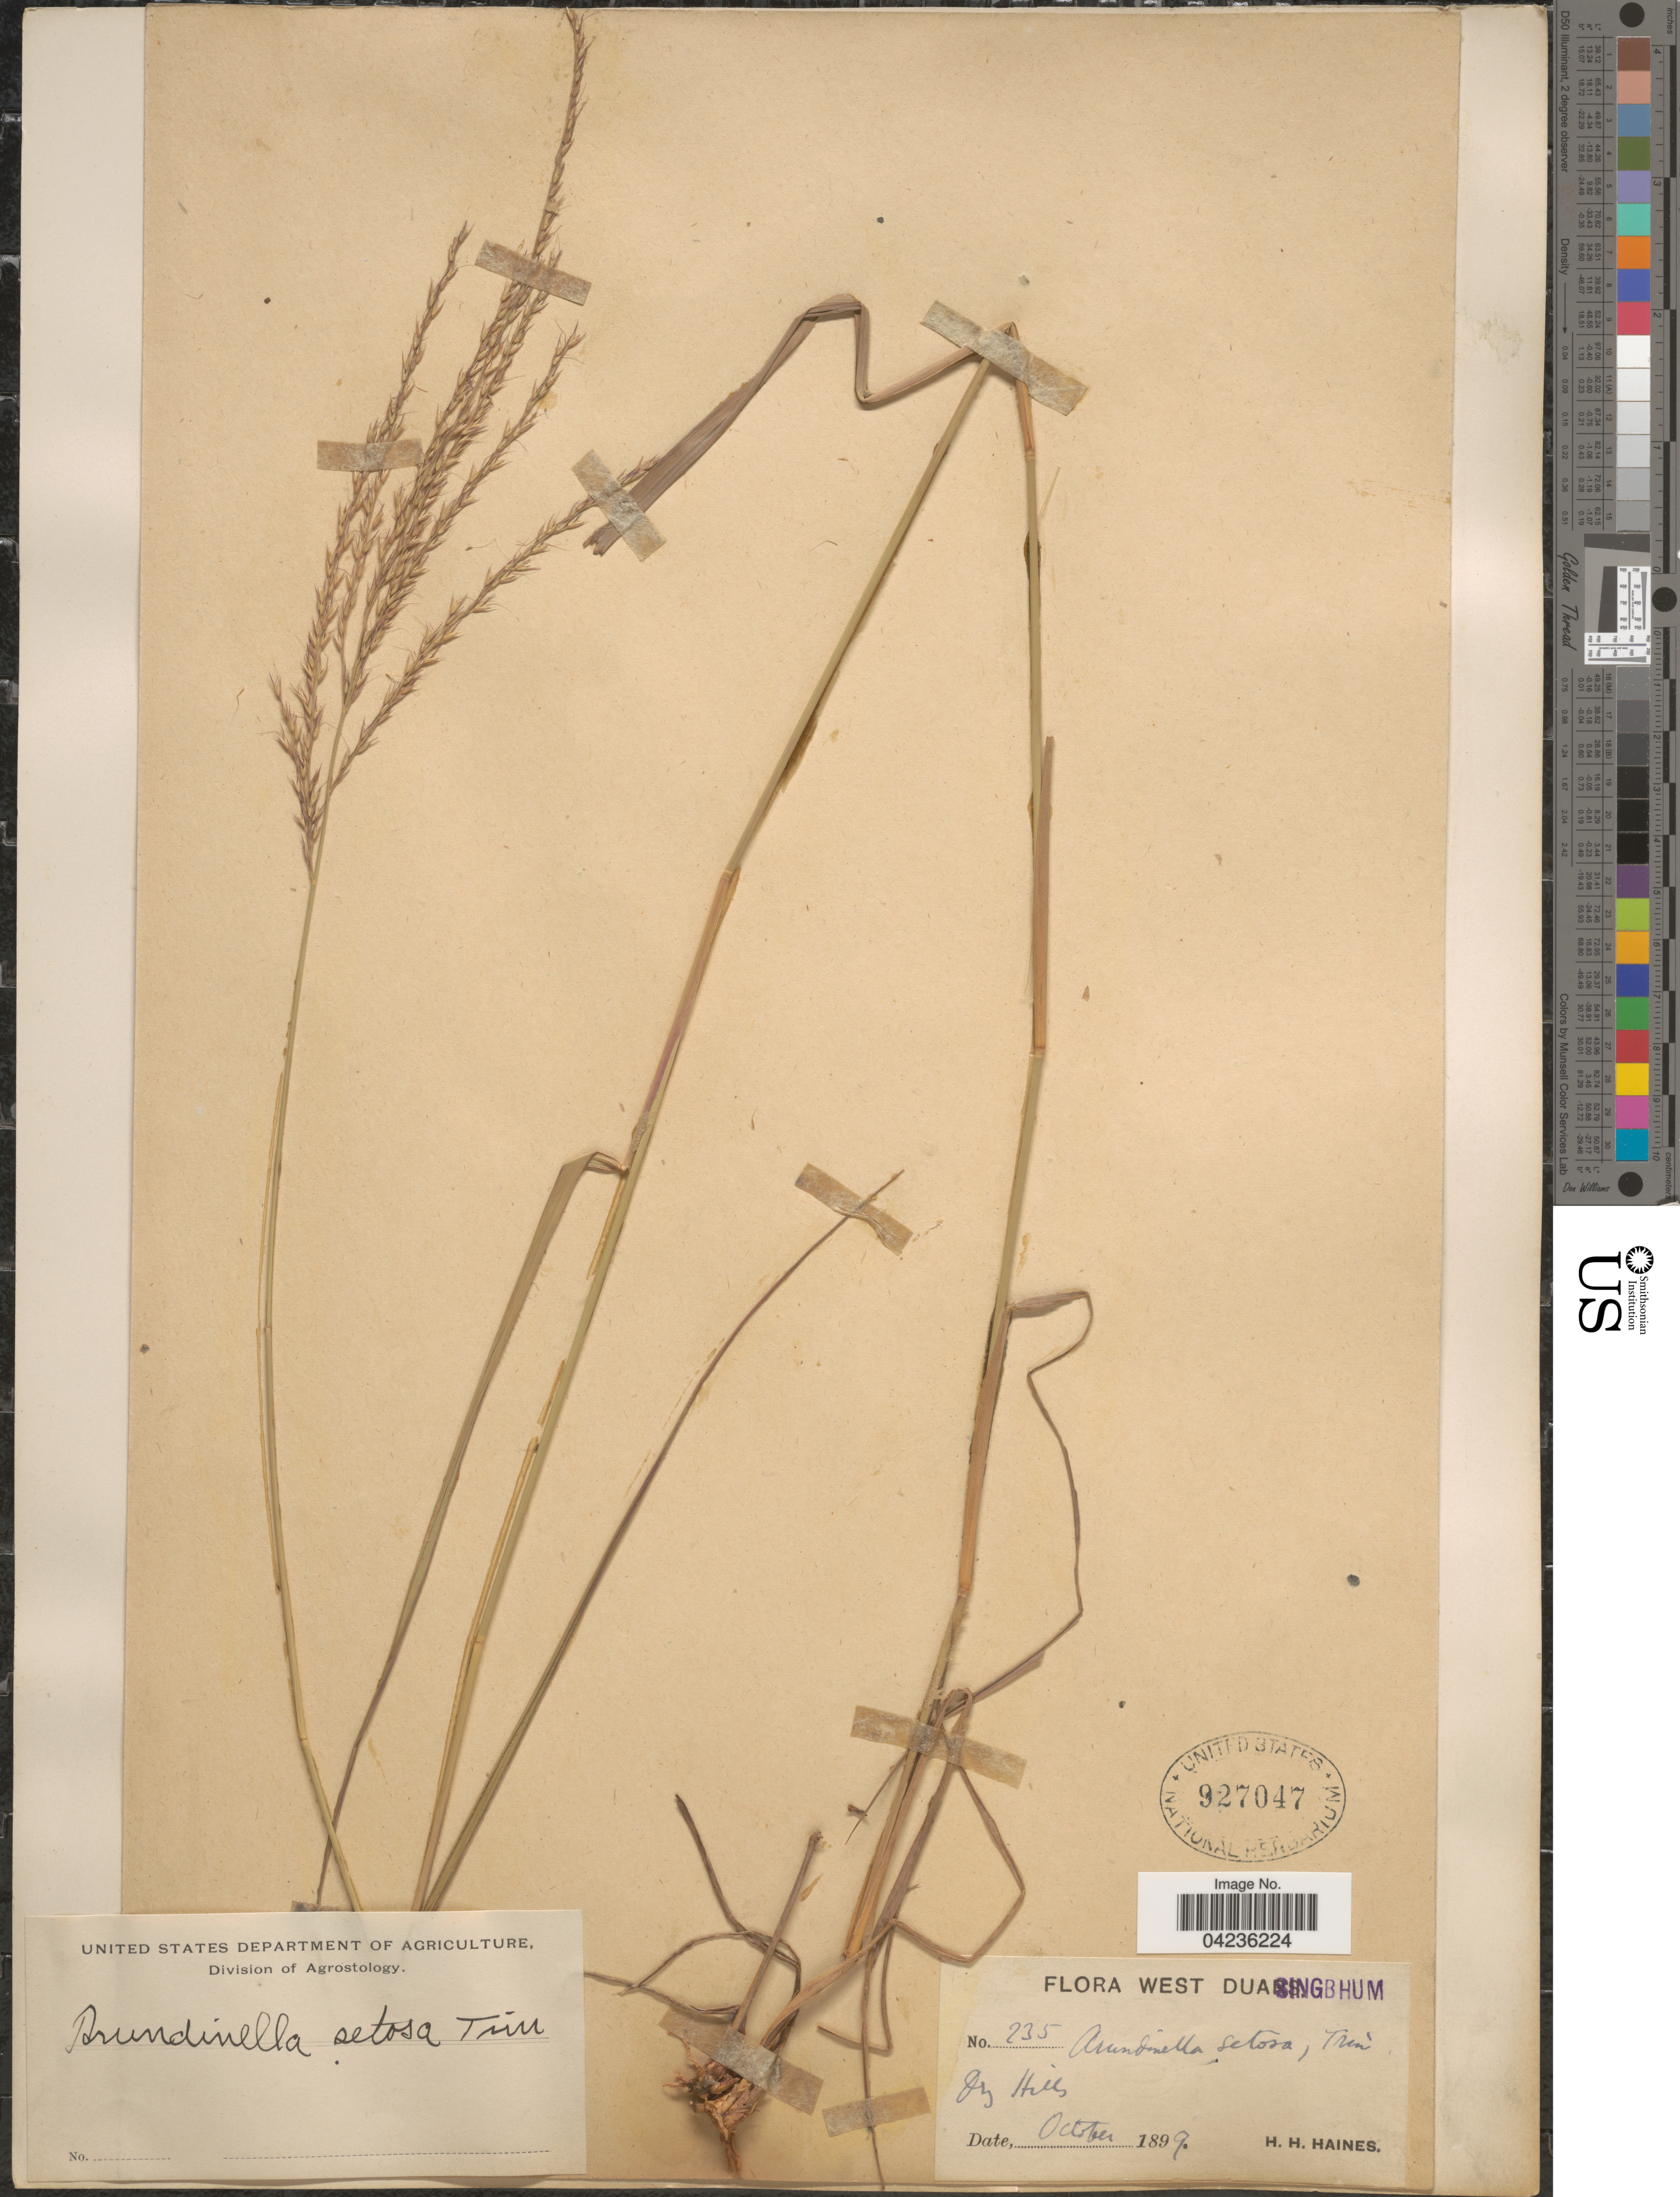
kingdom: Plantae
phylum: Tracheophyta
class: Liliopsida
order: Poales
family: Poaceae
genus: Arundinella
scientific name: Arundinella setosa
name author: Trin.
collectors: H. H. Haines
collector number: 235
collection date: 1899-10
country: India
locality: West Daurs.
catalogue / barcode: US 927047